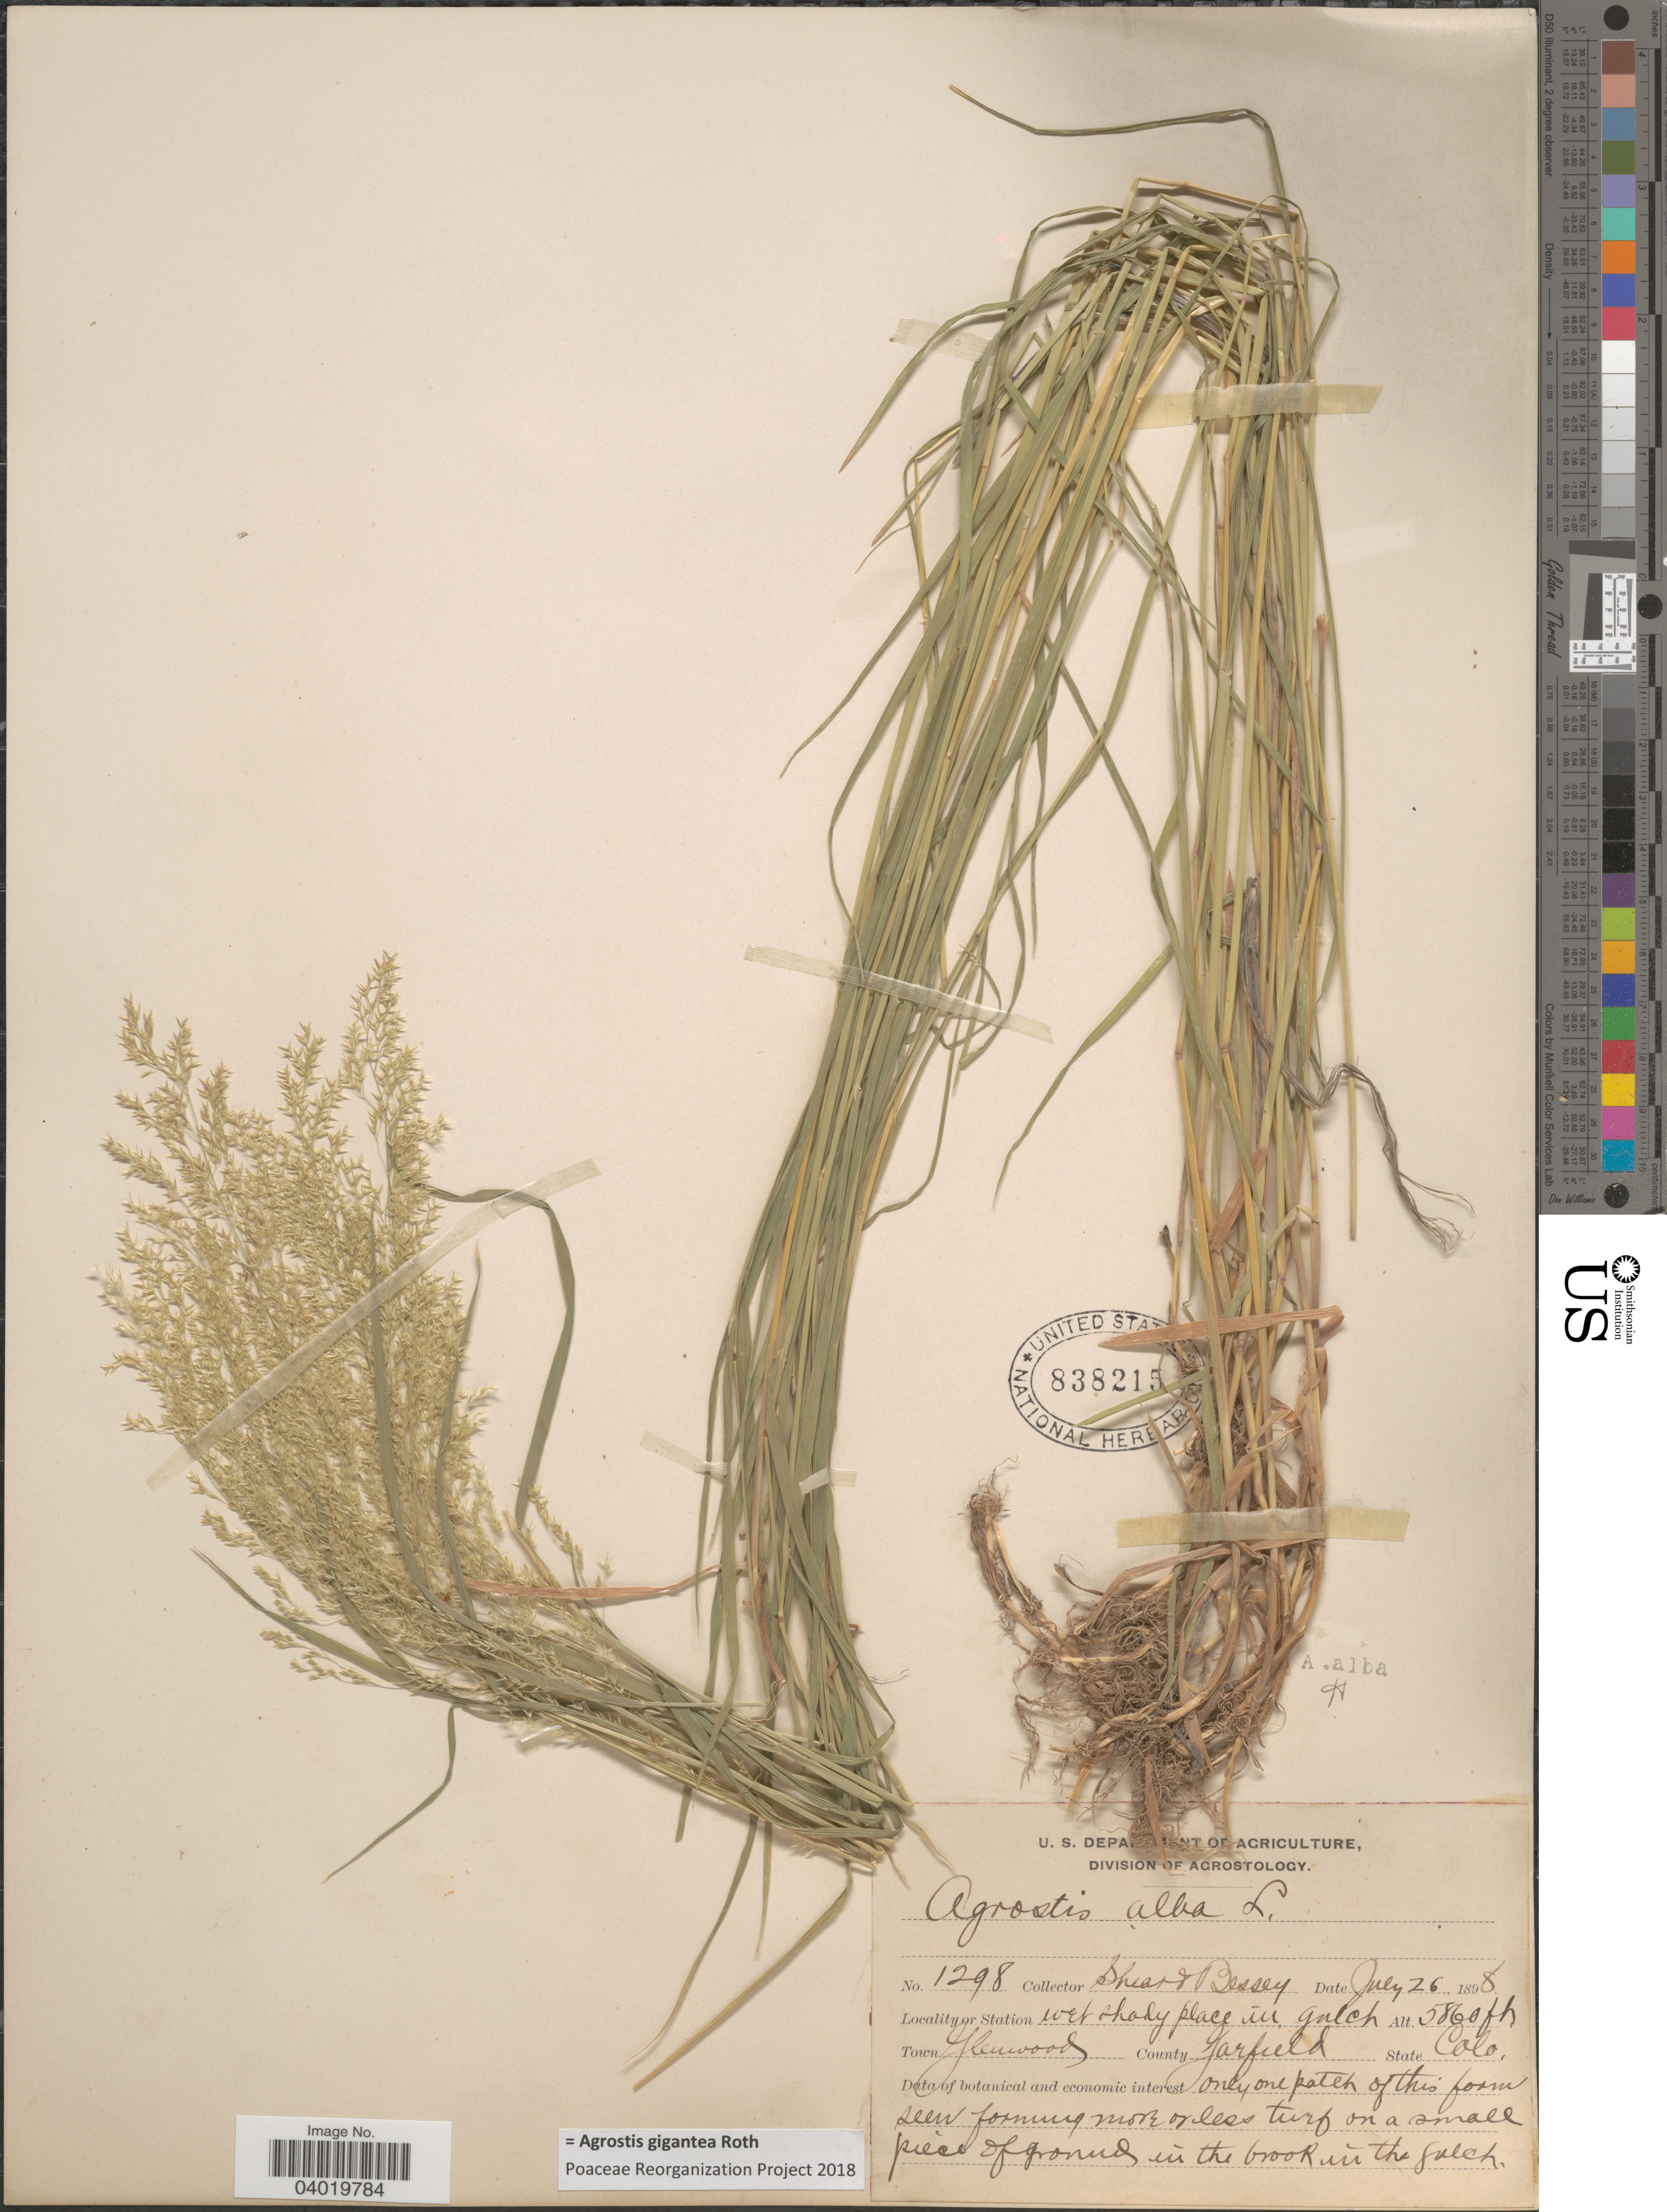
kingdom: Plantae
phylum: Tracheophyta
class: Liliopsida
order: Poales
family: Poaceae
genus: Agrostis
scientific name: Agrostis gigantea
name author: Roth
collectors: -- Shear & -. Bessey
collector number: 1298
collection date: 1898-07-26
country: United States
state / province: Colorado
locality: Station wet shady place in gulch. Town Glenwood. County Garfield.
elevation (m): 1786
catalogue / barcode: US 838215